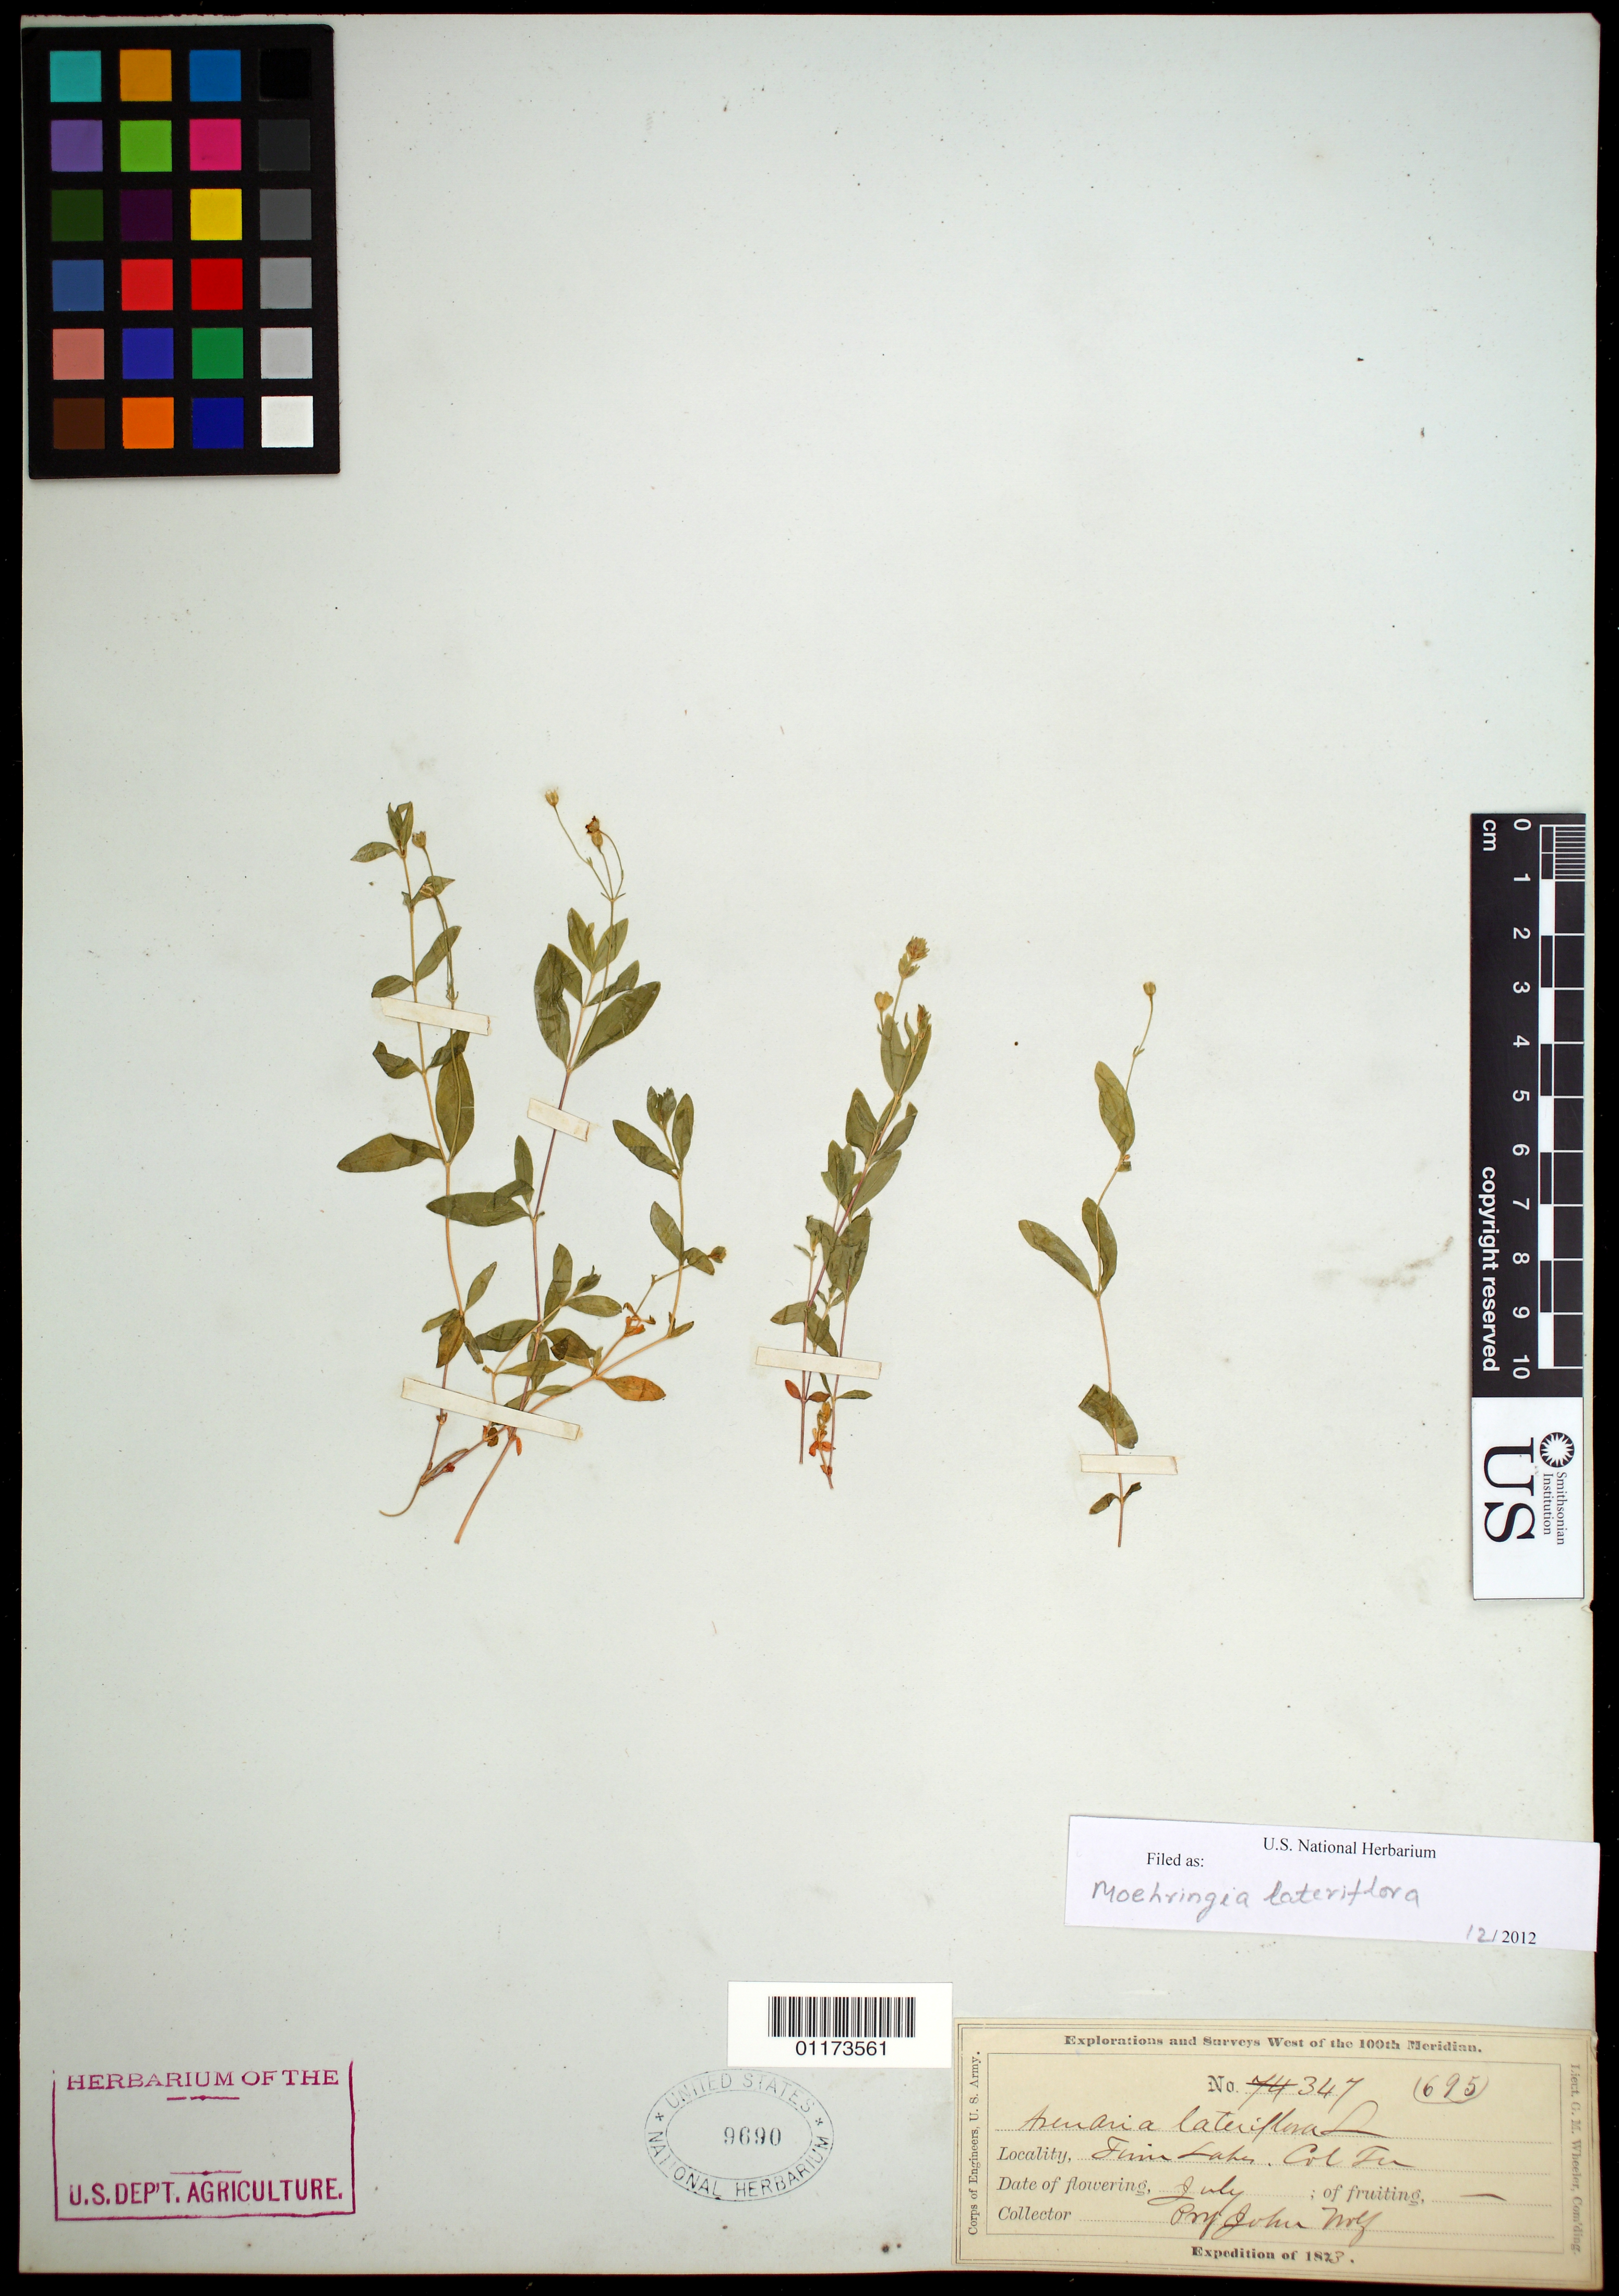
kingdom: Plantae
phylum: Tracheophyta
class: Magnoliopsida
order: Caryophyllales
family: Caryophyllaceae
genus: Moehringia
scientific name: Moehringia lateriflora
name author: (L.) Fenzl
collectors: J. Wolf & J. T. Rothrock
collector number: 347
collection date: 1873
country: United States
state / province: Colorado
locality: Twin Lake.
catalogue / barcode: US 9690